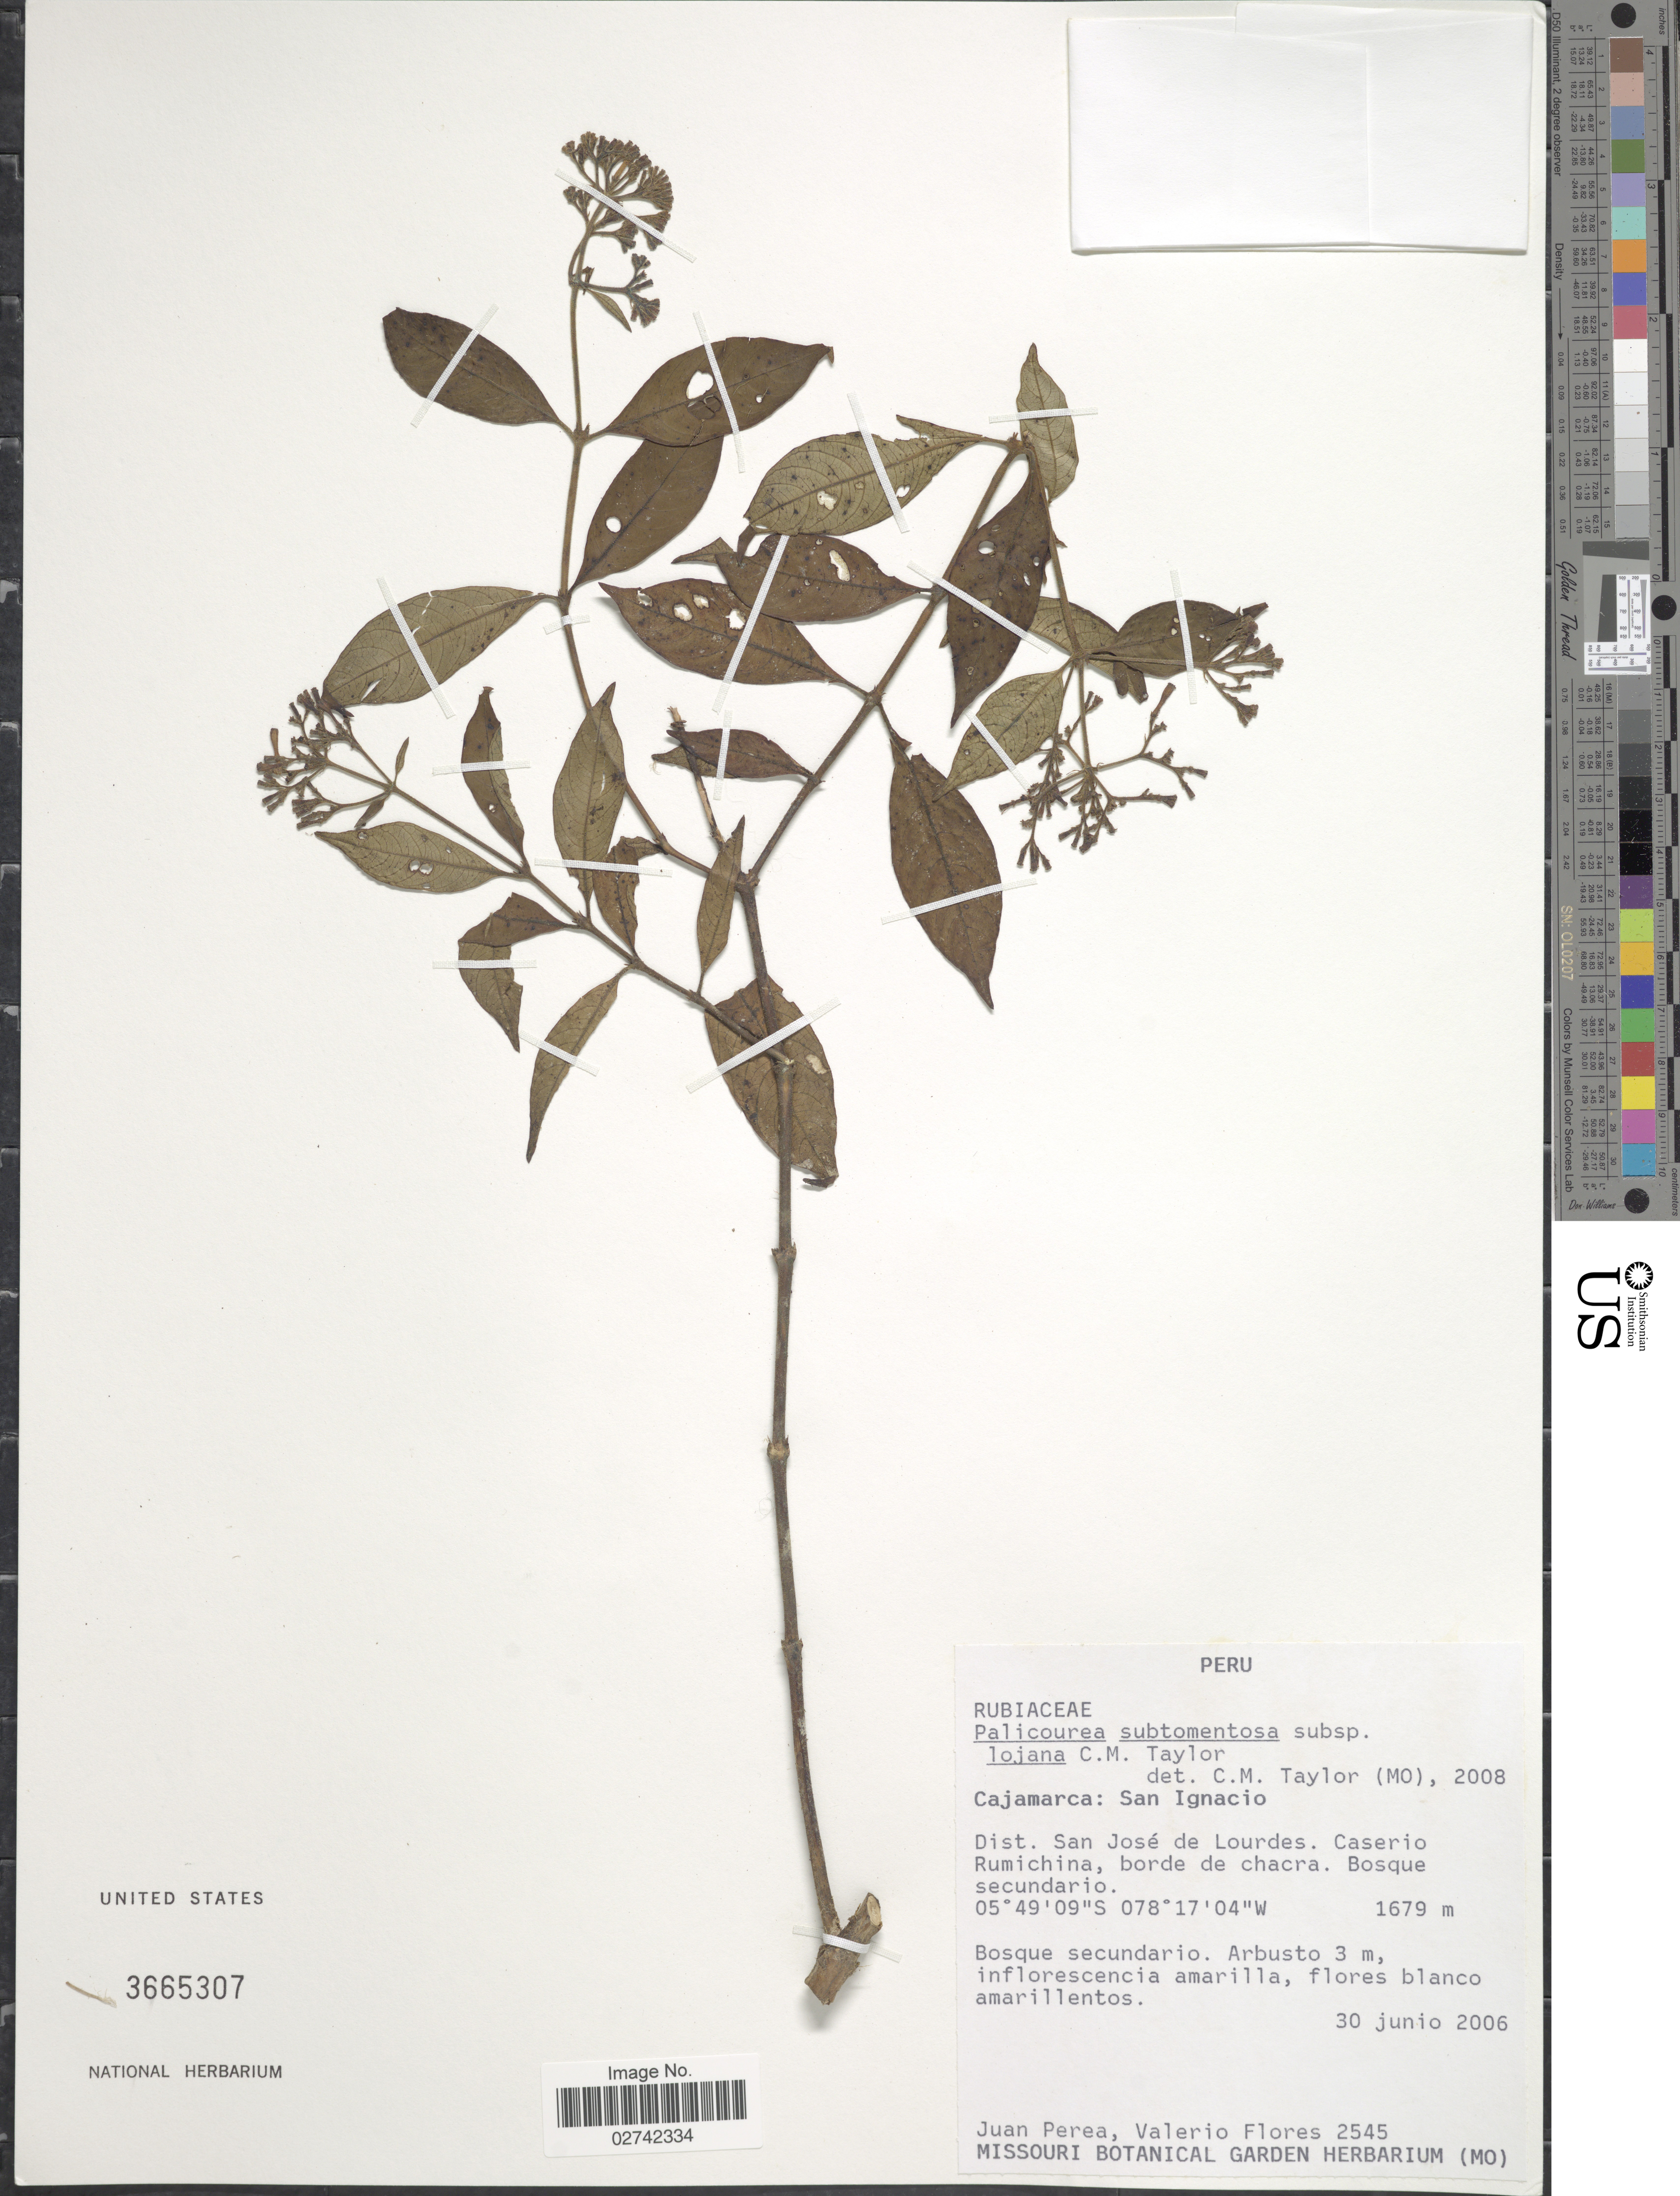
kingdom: Plantae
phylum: Tracheophyta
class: Magnoliopsida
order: Gentianales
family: Rubiaceae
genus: Palicourea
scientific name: Palicourea subtomentosa subsp. lojana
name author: C.M. Taylor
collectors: J. Perea & V. Flores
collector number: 2545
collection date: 2006-06-30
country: Peru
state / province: Cajamarca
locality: San Ignacio, Dist. San Jose de Lourdes, Caserio Rumichina, borde de chacra.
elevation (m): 1679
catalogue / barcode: US 3665307